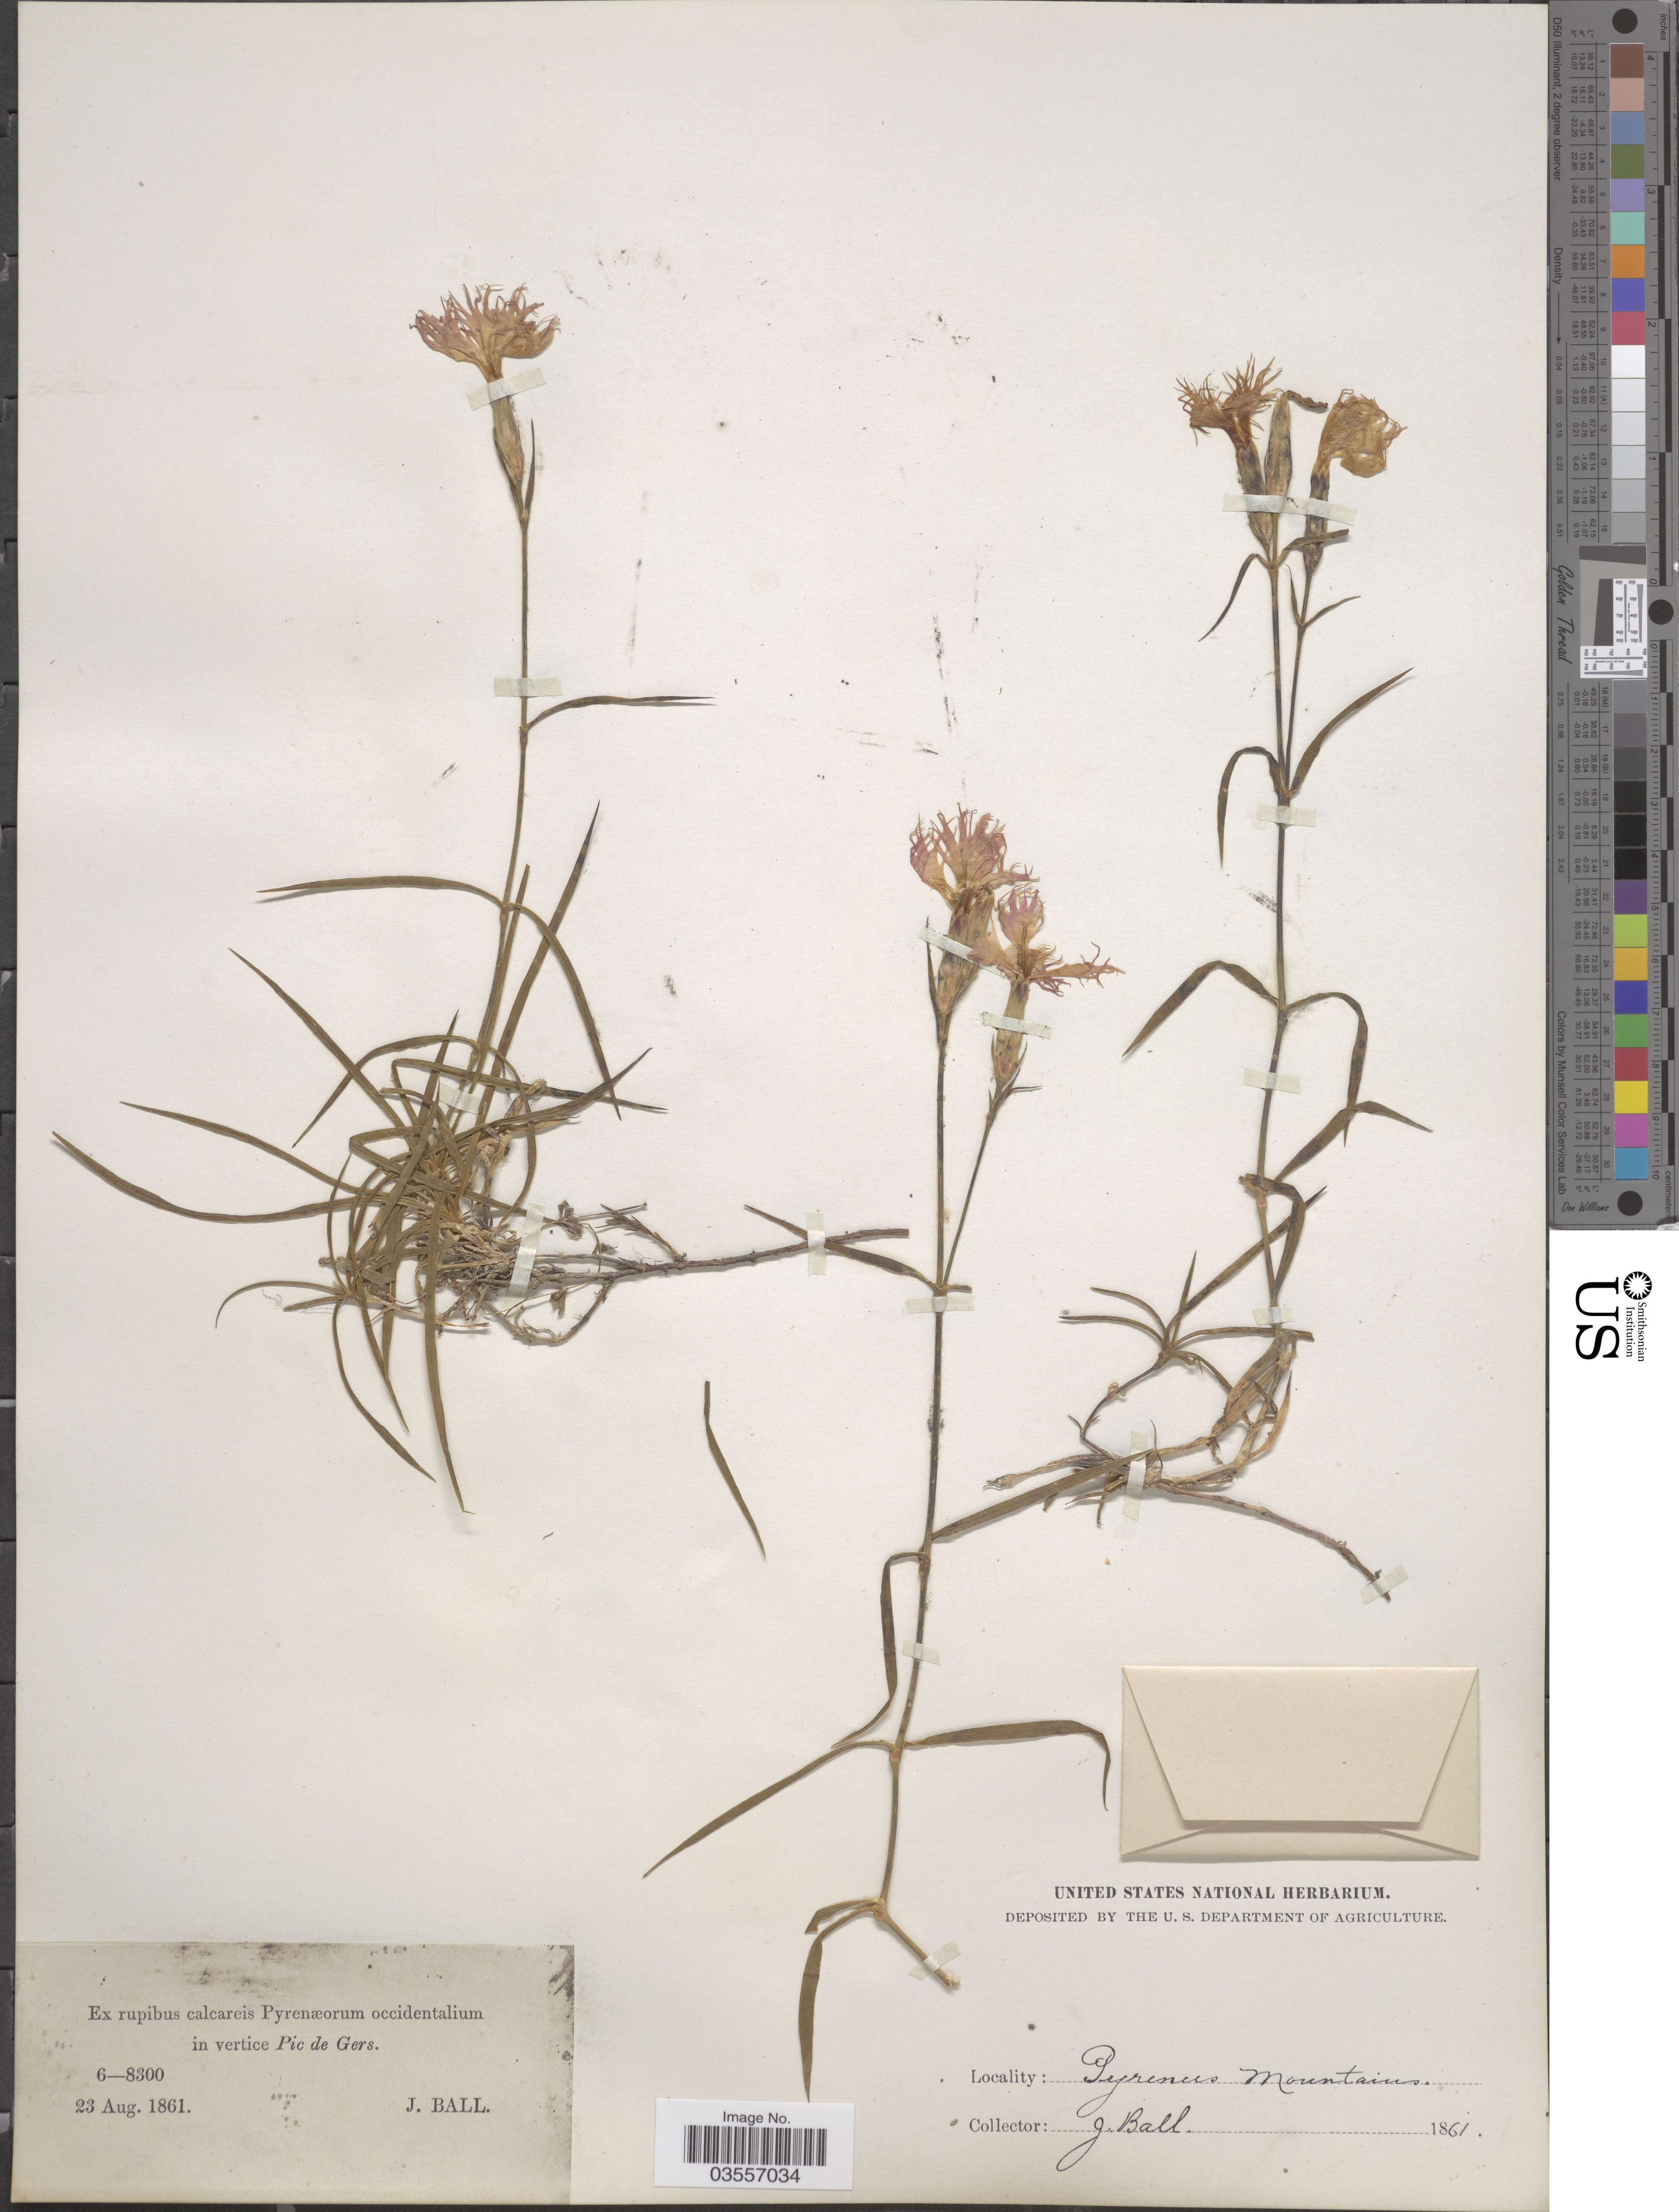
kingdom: Plantae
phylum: Tracheophyta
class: Magnoliopsida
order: Caryophyllales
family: Caryophyllaceae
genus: Dianthus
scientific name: Dianthus sp.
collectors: J. Ball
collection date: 1861-08-23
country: France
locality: Ex rupibus calcareis Pyrenæorum occidentalium in vertice Pic de Gers. Pyrenees Mountains.